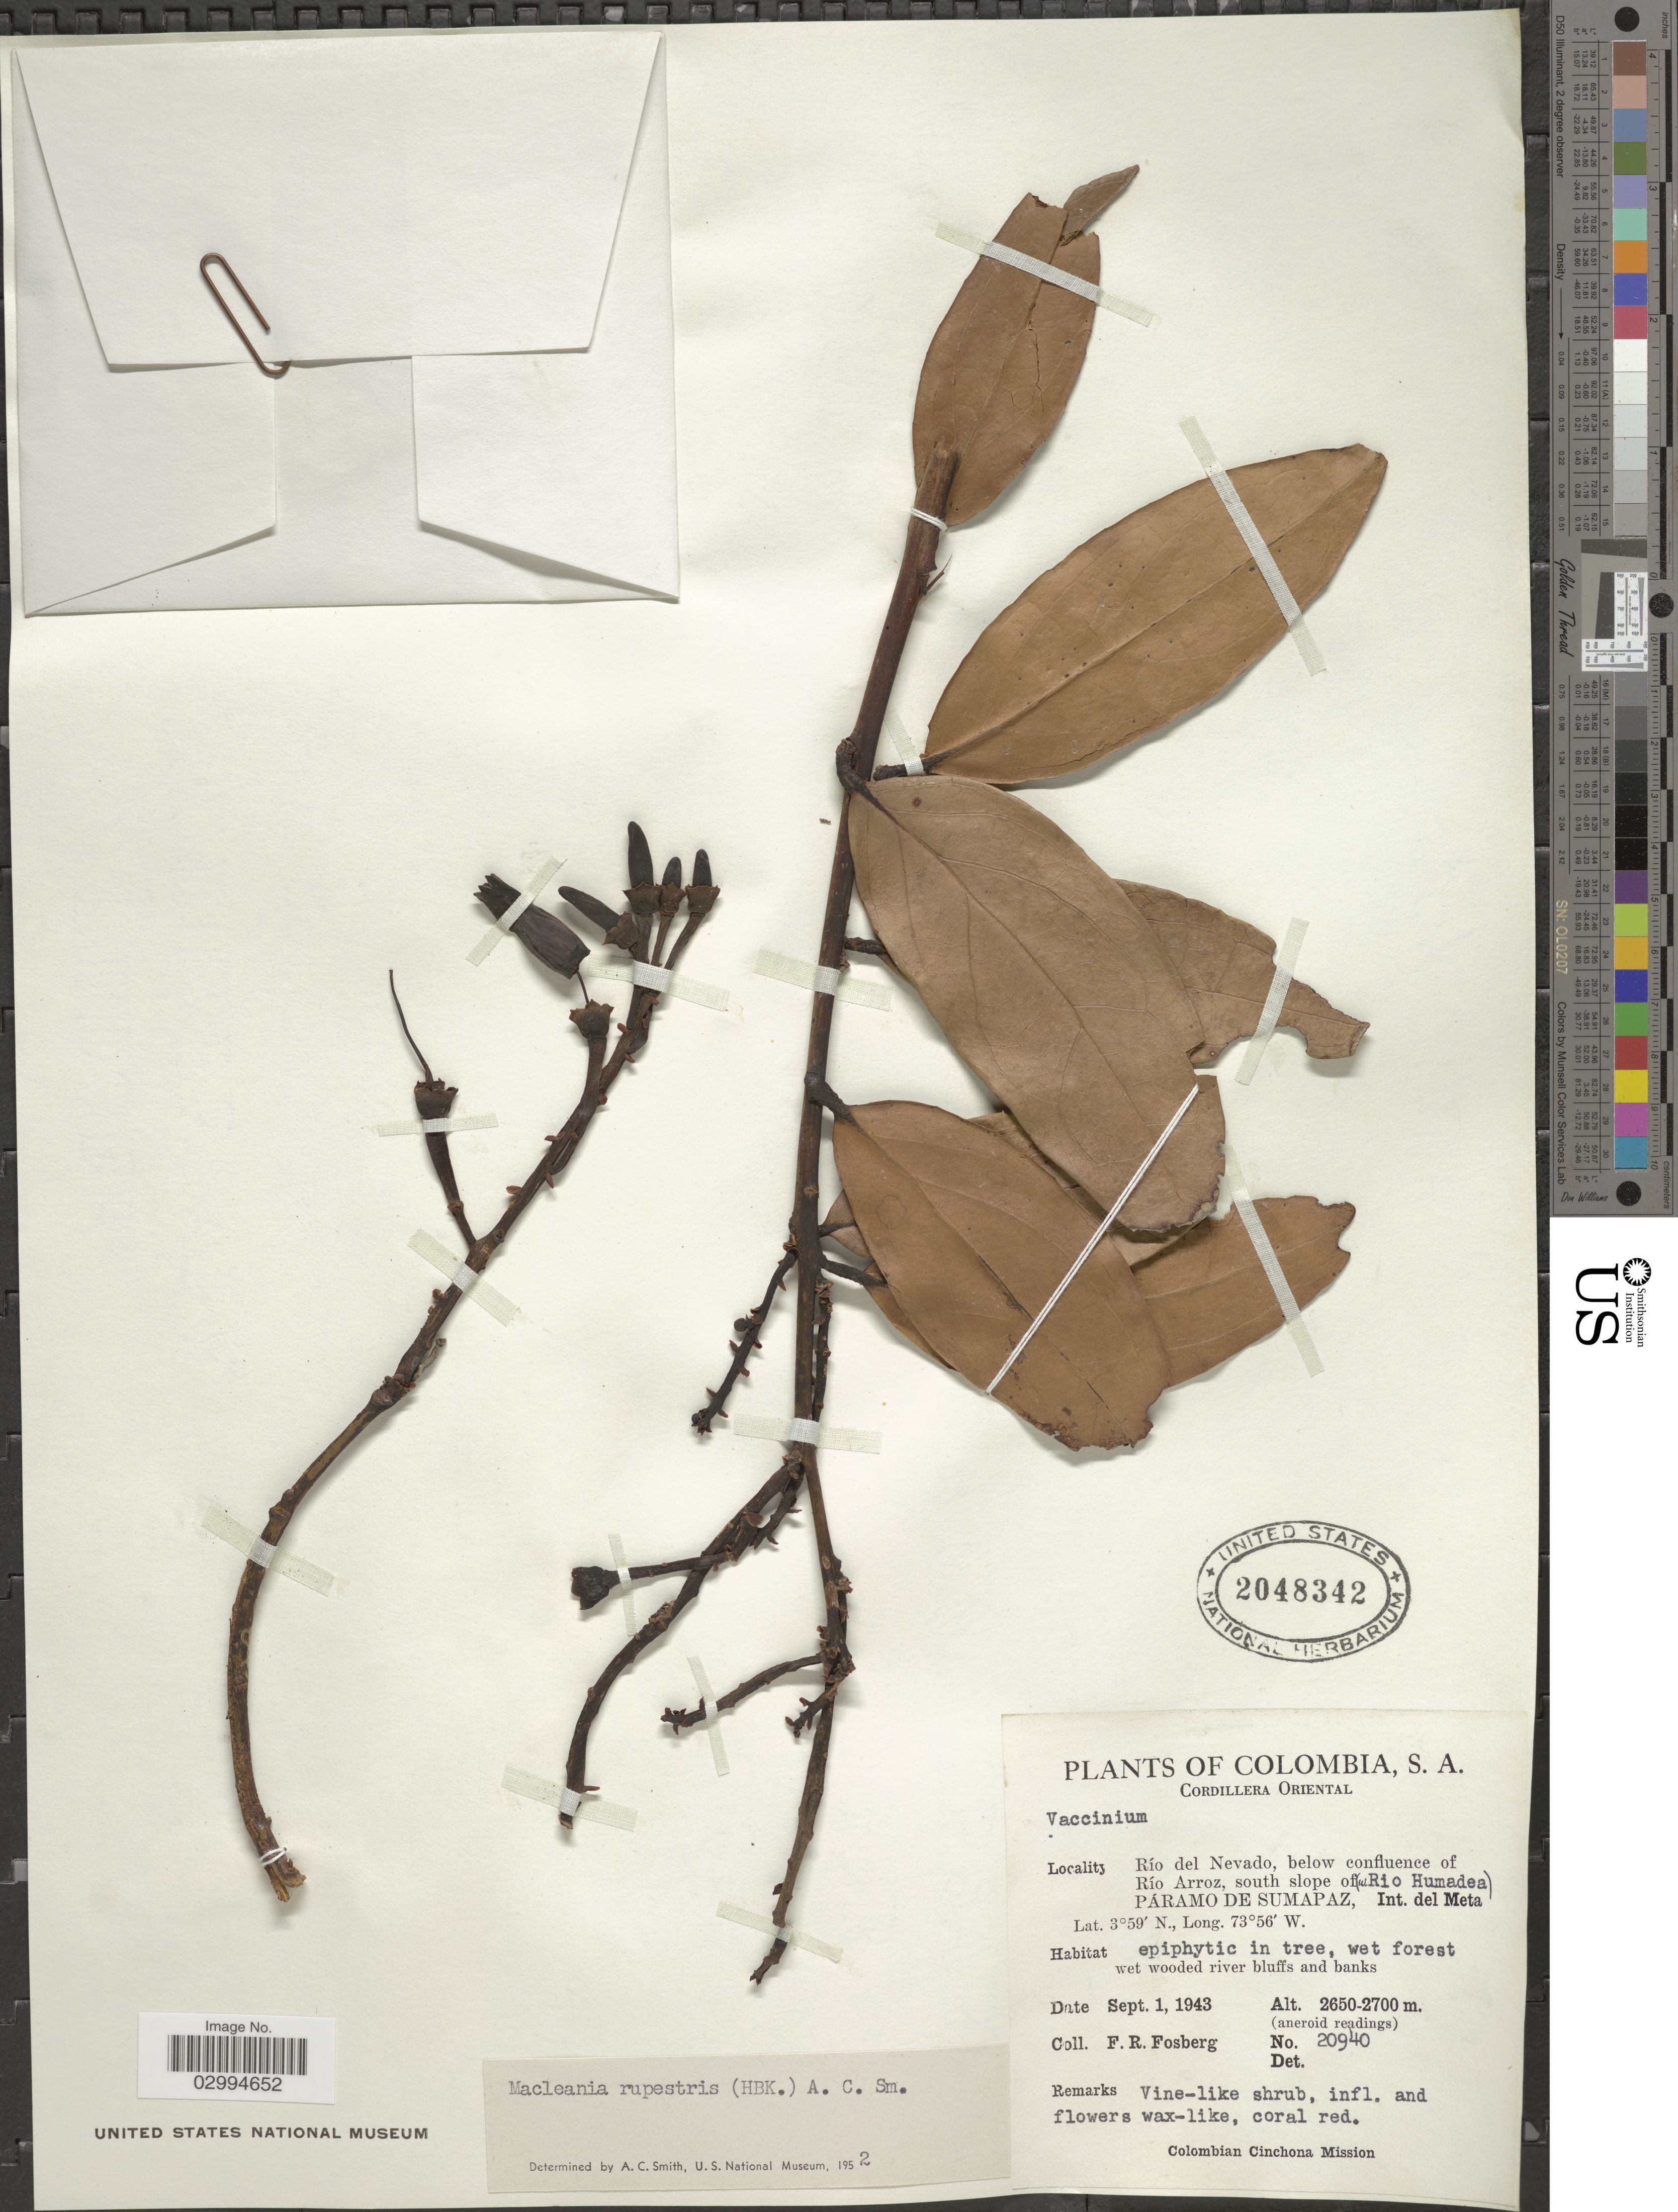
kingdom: Plantae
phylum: Tracheophyta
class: Magnoliopsida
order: Ericales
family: Ericaceae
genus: Macleania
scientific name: Macleania rupestris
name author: (Kunth) A.C. Sm.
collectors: F. R. Fosberg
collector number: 20940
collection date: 1943-09-01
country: Colombia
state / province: Meta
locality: Cordillera Oriental. Río del Nevado, below confluence of Río Arroz, south slope of (w. Rio Humadea) Páramo de Sumapaz, Int. del Meta.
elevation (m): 2650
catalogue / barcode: US 2048342